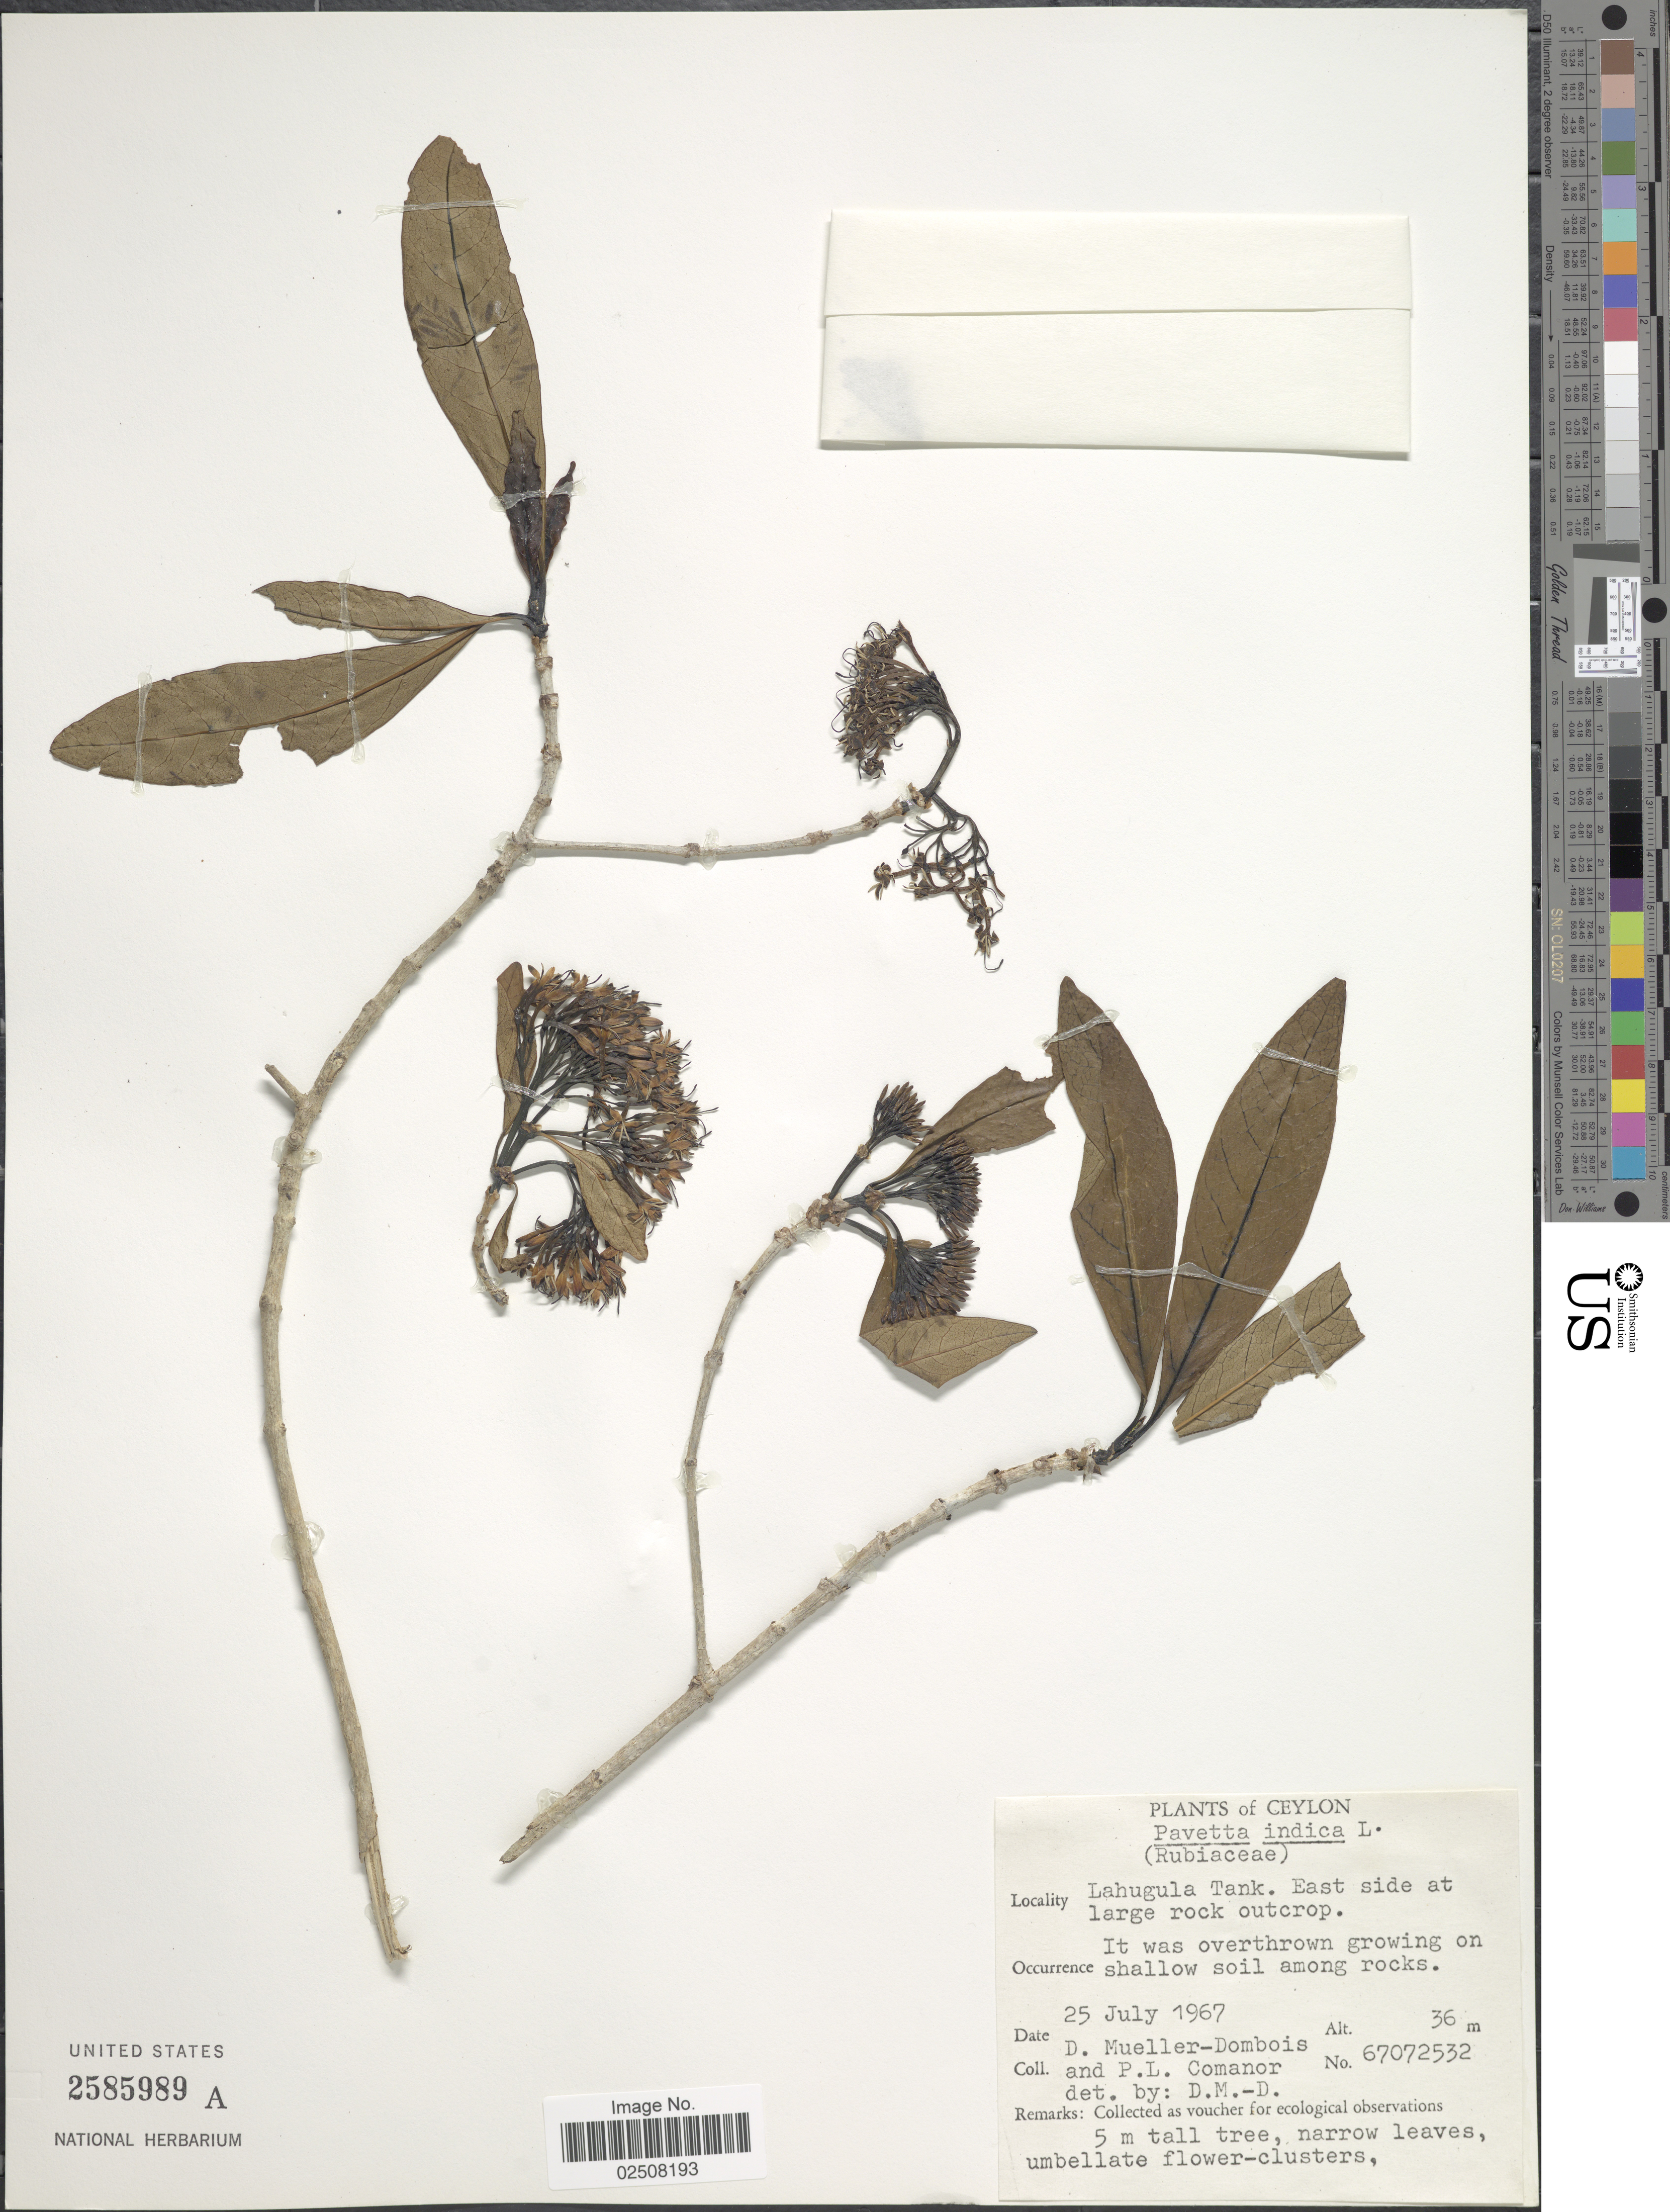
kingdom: Plantae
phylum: Tracheophyta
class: Magnoliopsida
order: Gentianales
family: Rubiaceae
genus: Pavetta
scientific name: Pavetta indica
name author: L.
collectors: D. Mueller-Dombois & P. Comanor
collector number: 67072532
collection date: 1967-07-25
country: Sri Lanka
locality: Ceylon, Lahugula Tank. East side at large rock outcrop, It was overthrown growing on shallow soil among rocks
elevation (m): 36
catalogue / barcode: US 2585989A